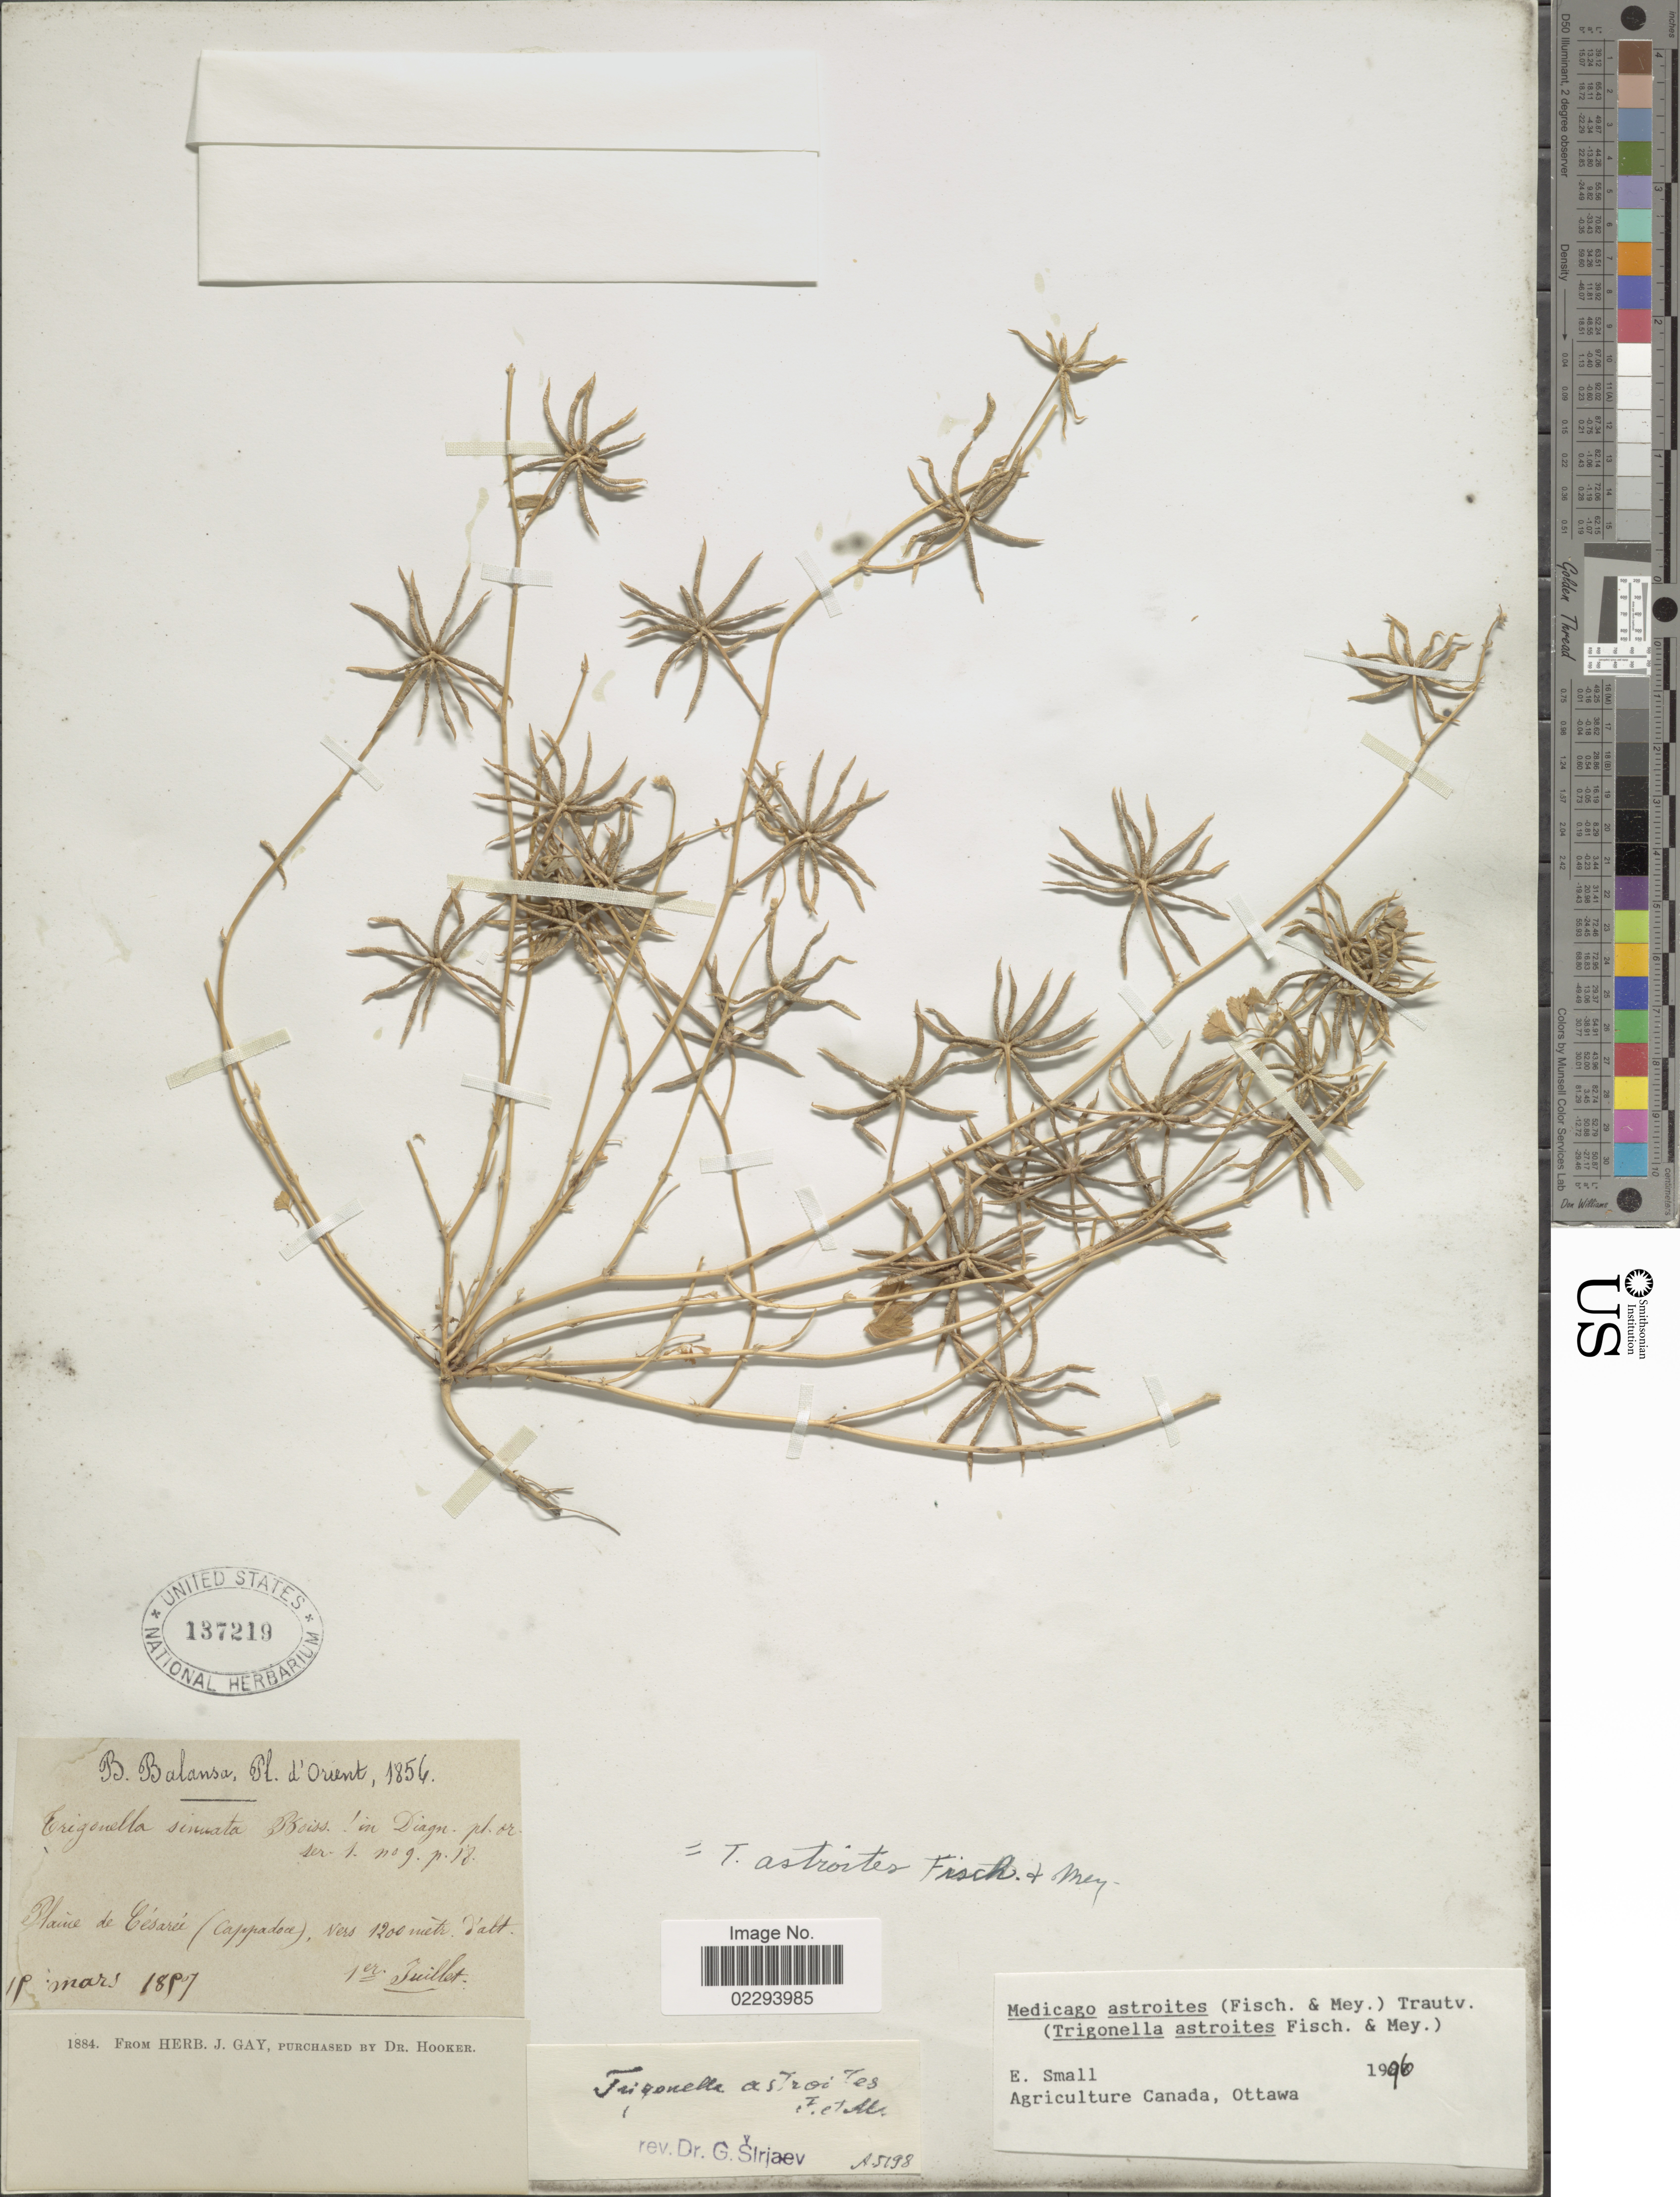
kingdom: Plantae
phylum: Tracheophyta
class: Magnoliopsida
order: Fabales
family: Fabaceae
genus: Medicago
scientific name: Medicago astroites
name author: (Fisch. & C.A. Mey.) Trautv.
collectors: B. Balansa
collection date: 1857-03-15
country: Turkey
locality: Pl. d'Orient Plaine de Cesara (Cappatoa). [interpreted]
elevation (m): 1200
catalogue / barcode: US 137219